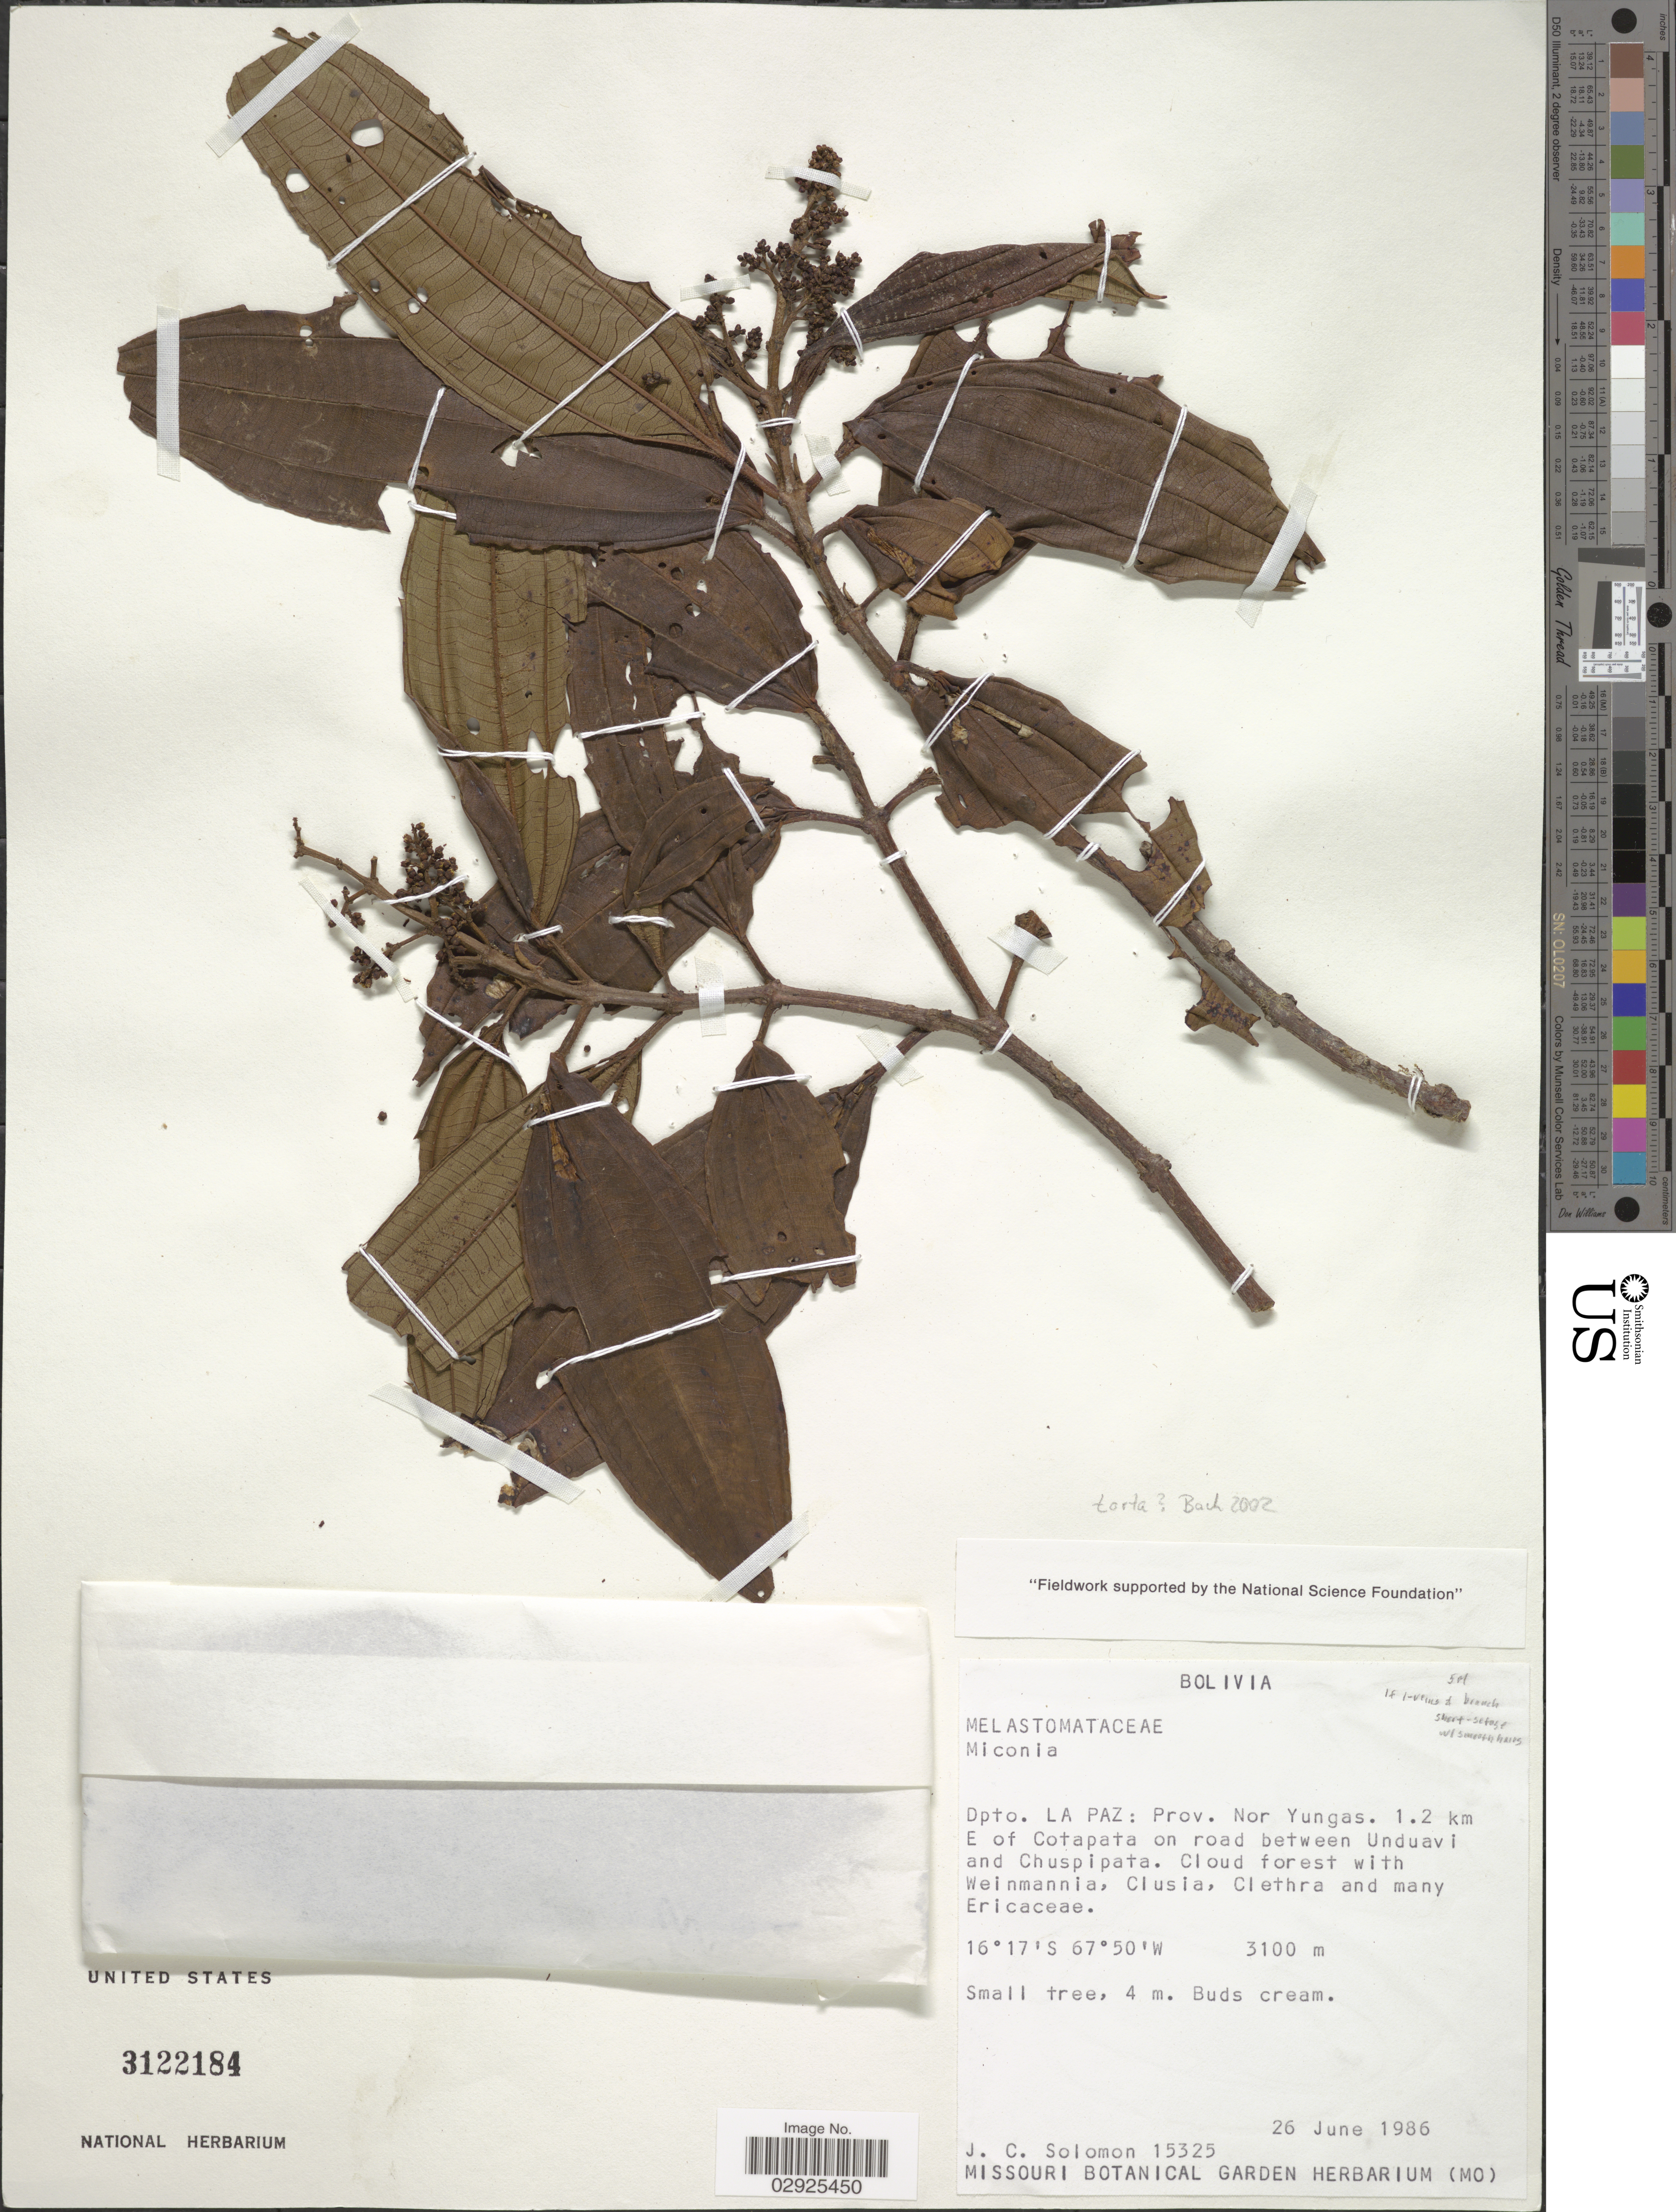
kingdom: Plantae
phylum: Tracheophyta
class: Magnoliopsida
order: Myrtales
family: Melastomataceae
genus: Miconia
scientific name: Miconia sp.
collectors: J. C. Solomon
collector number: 15325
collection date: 1976-06-26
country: Bolivia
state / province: La Paz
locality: Dpto. La Paz: Prov. Nor Yungas, 1.2 km E of Cotapata on road between Unduavi and Chuspipata.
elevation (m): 3100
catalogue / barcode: US 3122184